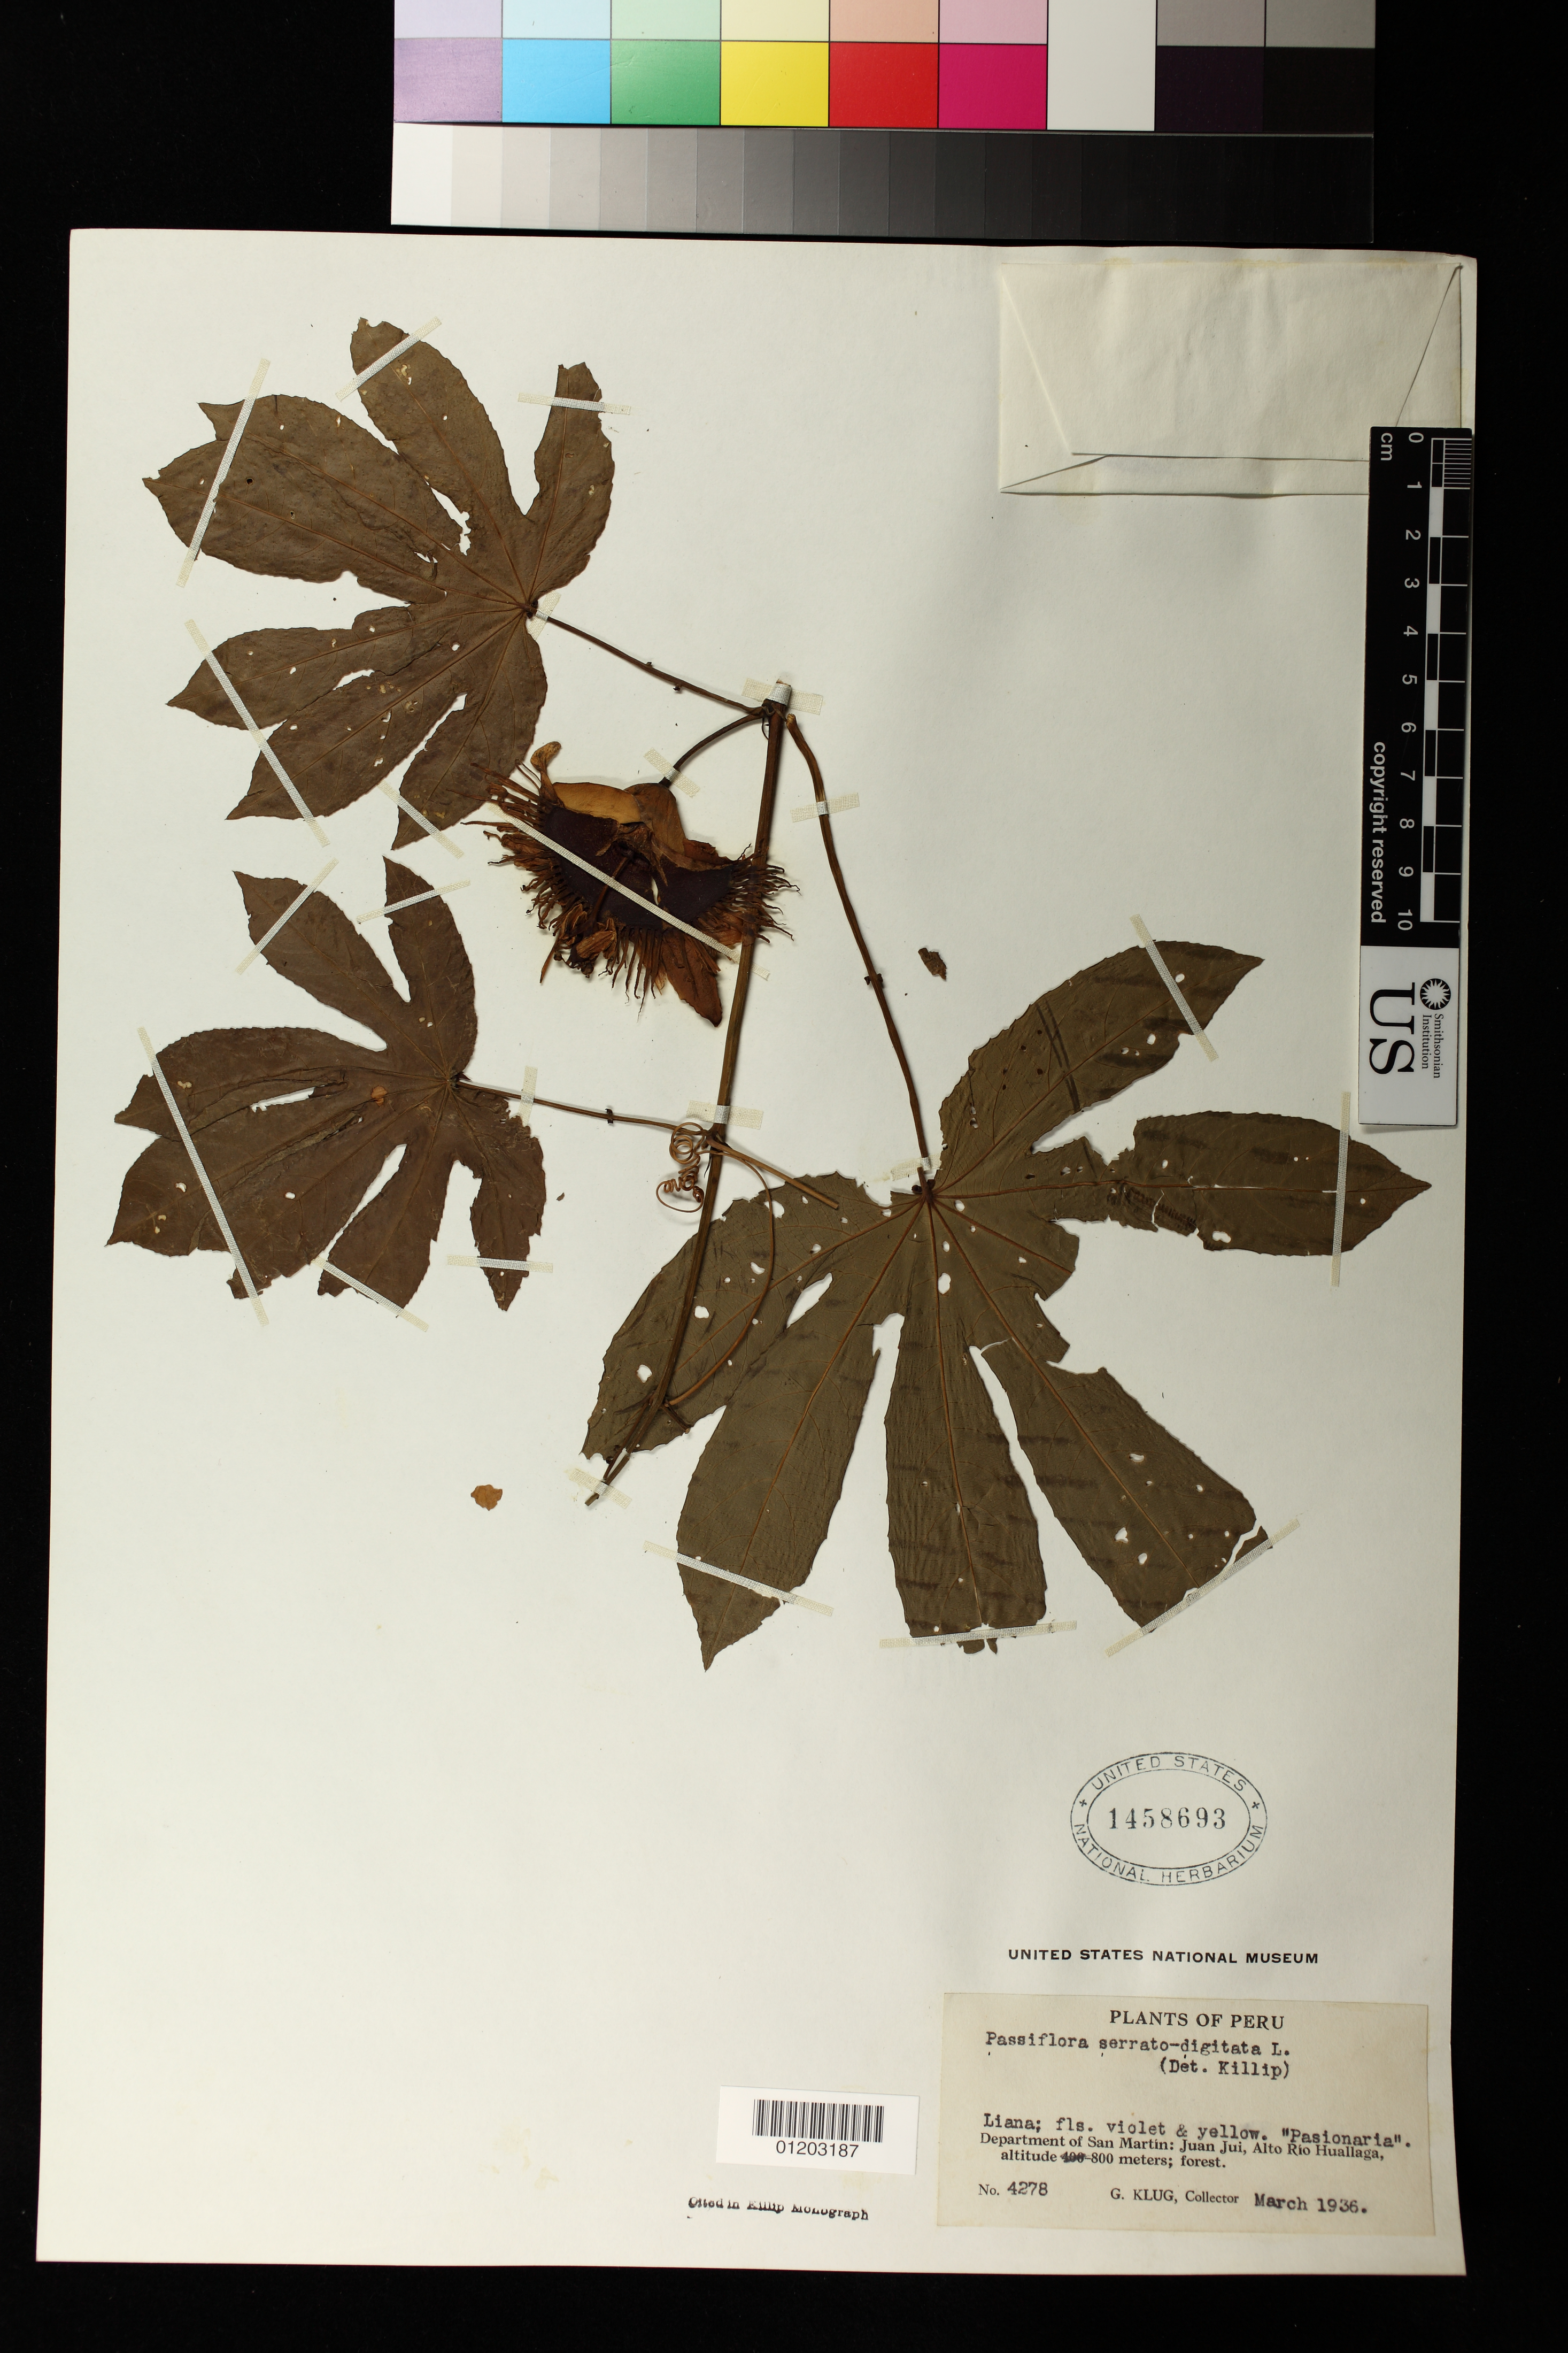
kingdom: Plantae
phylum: Tracheophyta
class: Magnoliopsida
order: Malpighiales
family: Passifloraceae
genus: Passiflora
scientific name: Passiflora serratodigitata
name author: L.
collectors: G. Klug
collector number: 4278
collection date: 1936-03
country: Peru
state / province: San Martín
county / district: Mariscal Cáceres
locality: Juan Jui, Alto Rio Huallaga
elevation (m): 800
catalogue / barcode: US 1458693